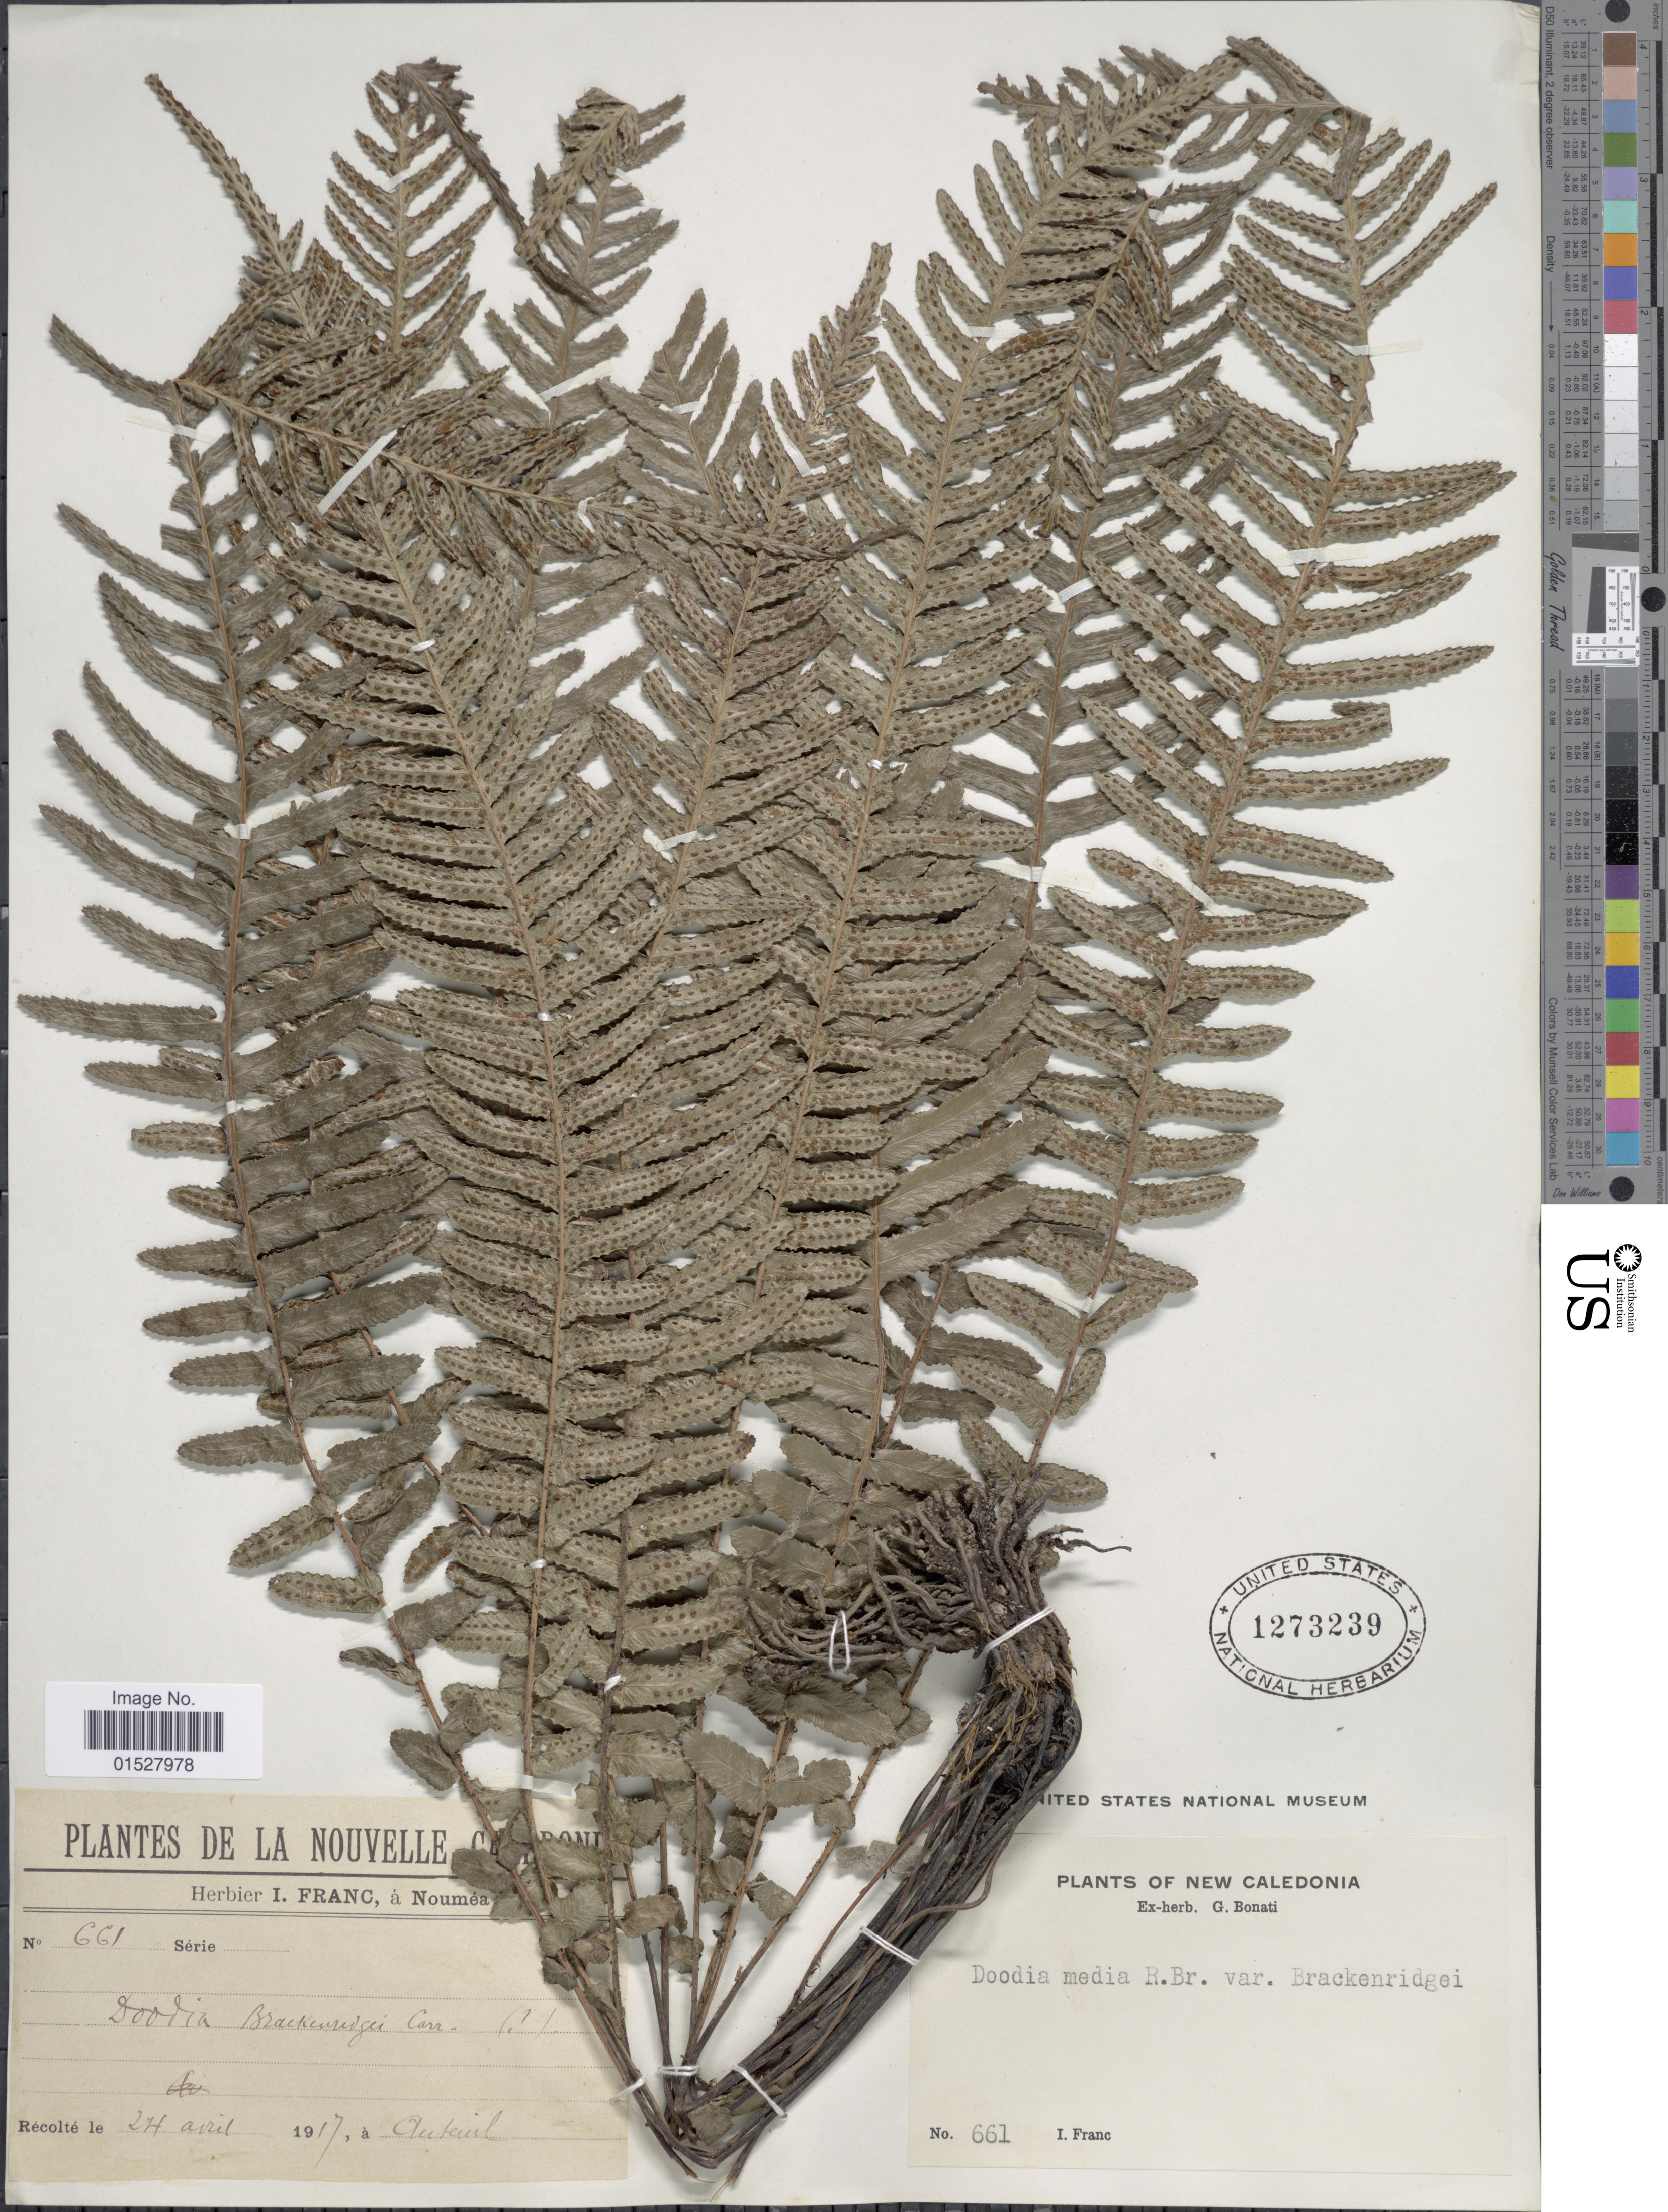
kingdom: Plantae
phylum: Tracheophyta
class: Polypodiopsida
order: Polypodiales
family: Blechnaceae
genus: Blechnum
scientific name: Blechnum medium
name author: (R. Br.) Christenh.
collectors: I. Franc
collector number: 661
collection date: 1917-04-24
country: New Caledonia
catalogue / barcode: US 1273239